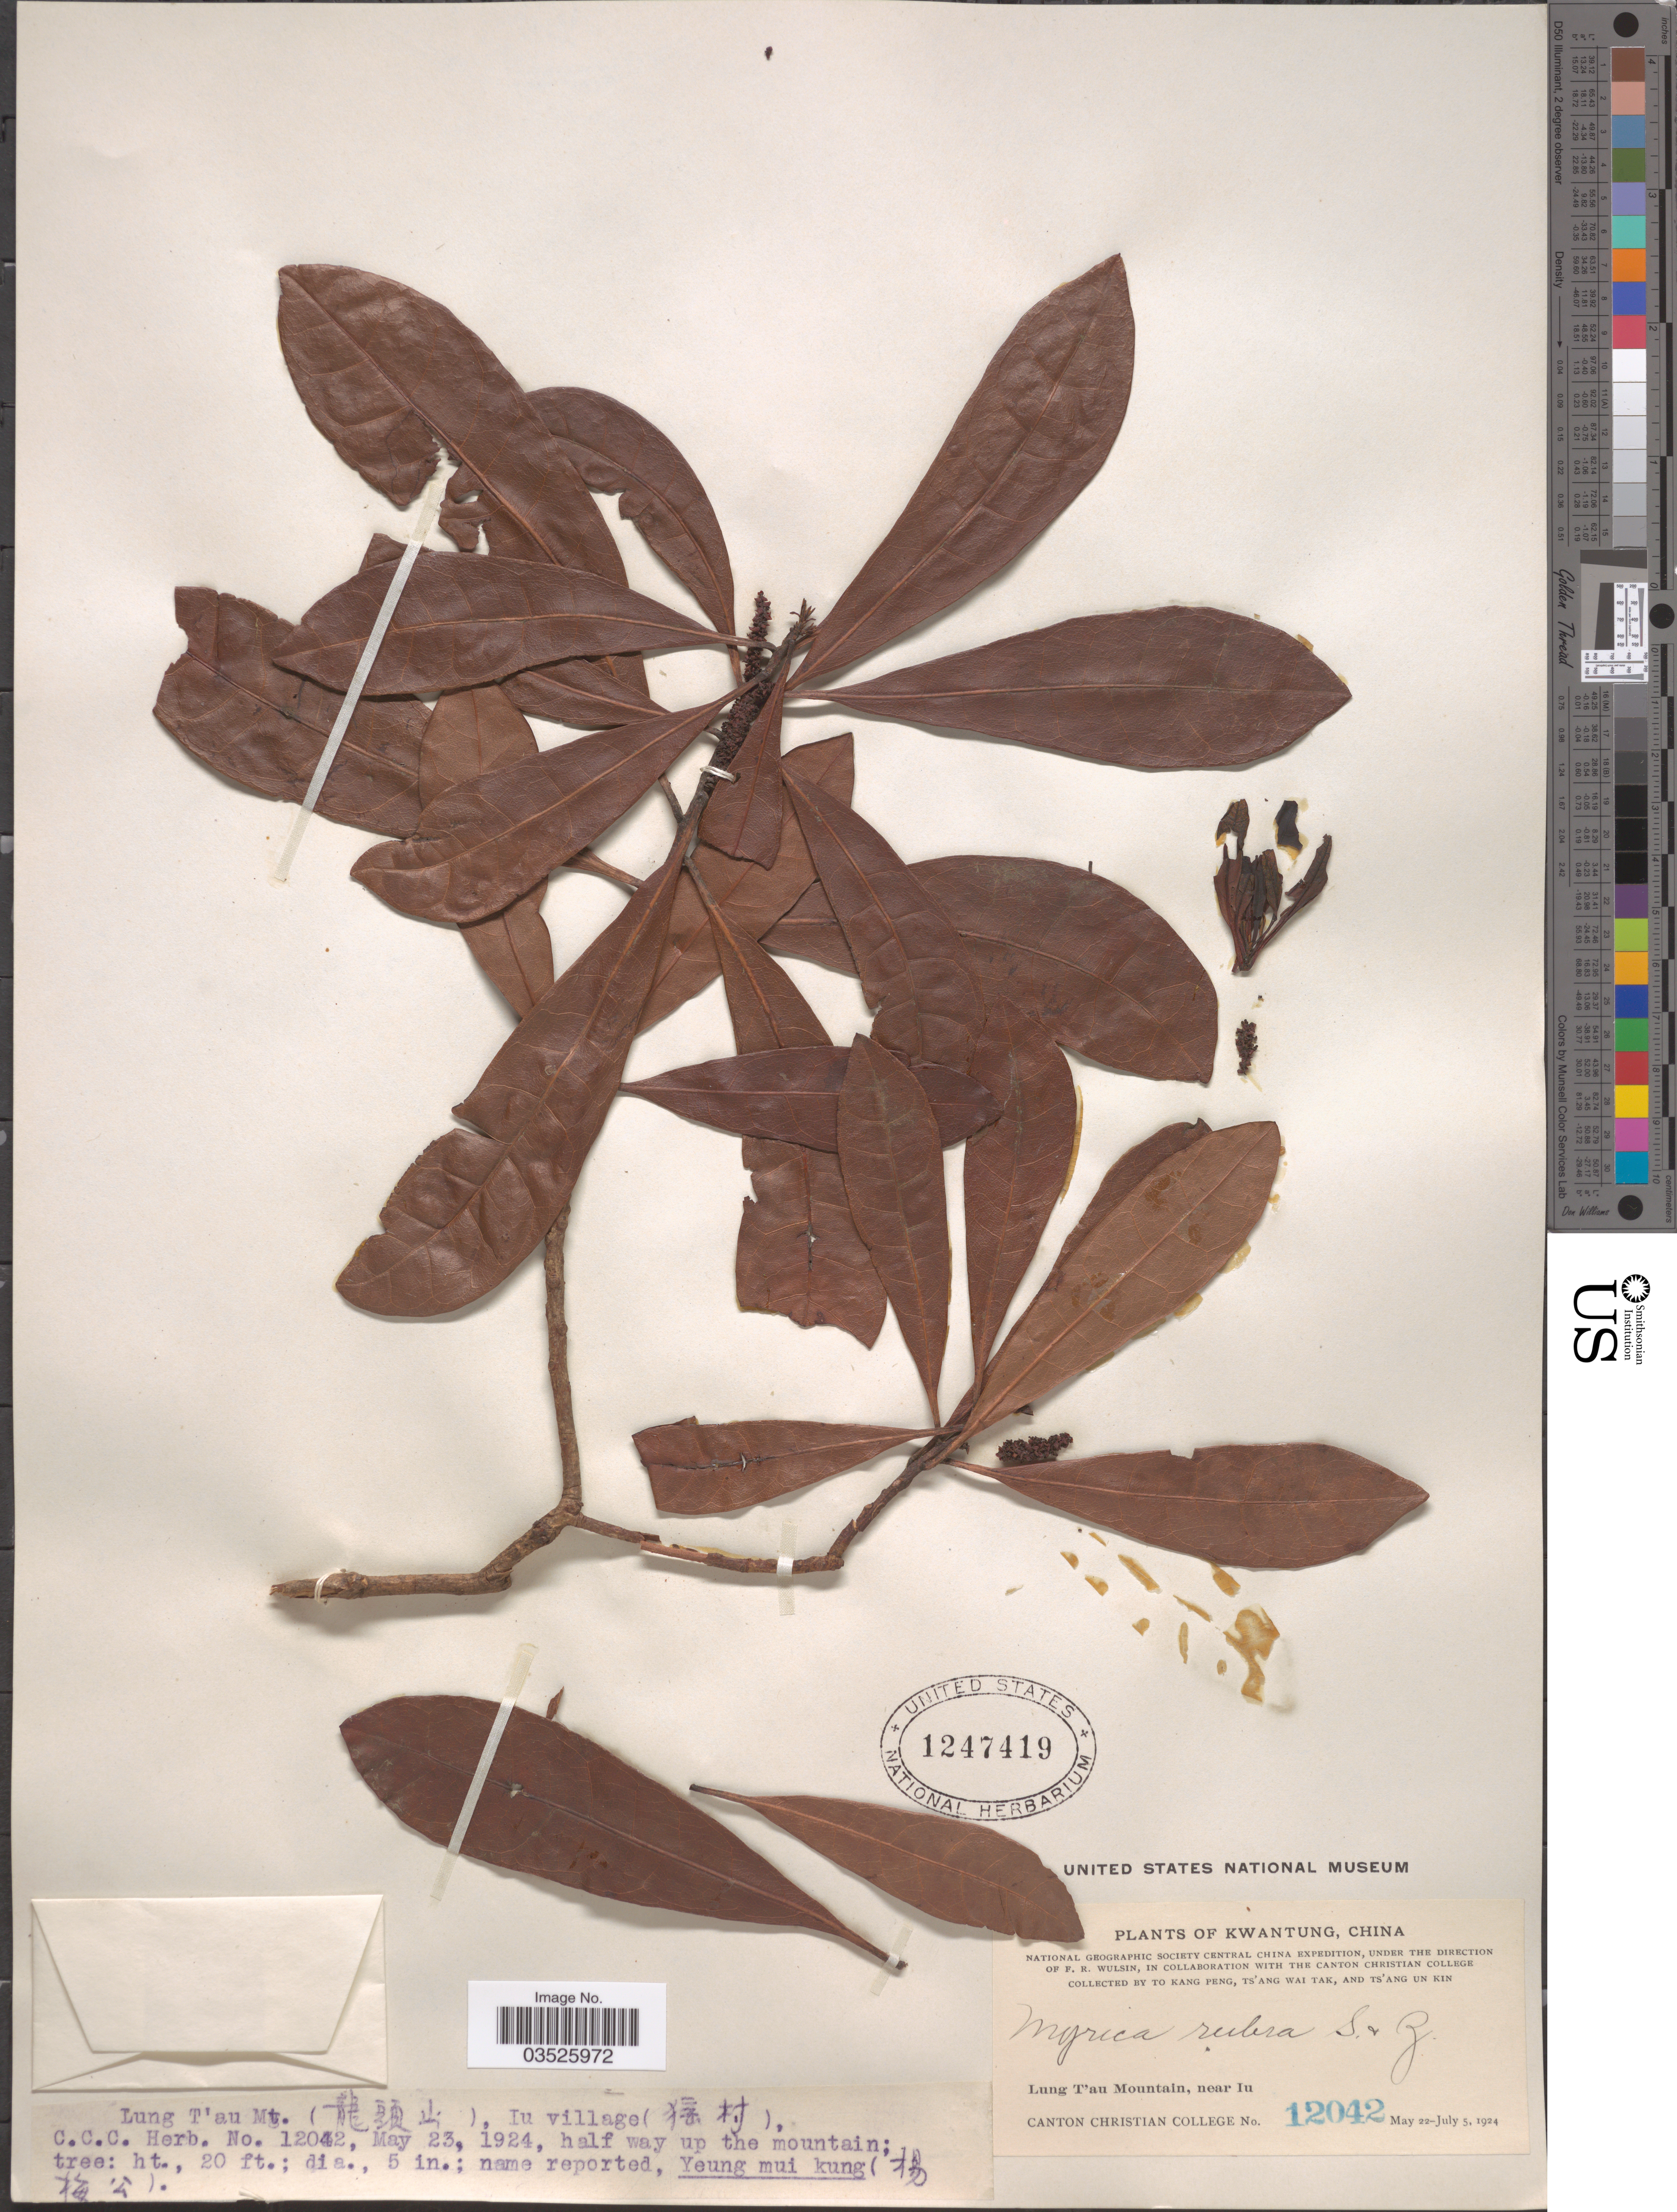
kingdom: Plantae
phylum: Tracheophyta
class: Magnoliopsida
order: Fagales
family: Myricaceae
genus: Morella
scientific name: Morella rubra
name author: Lour.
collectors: K. Peng, W. T. Tsang & Ts' Ang Un Kin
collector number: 12042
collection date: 1924-05-23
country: China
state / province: Guangdong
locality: Kwantung. Lung T'au Mt. X, Iu village X. Lung T'au Mountain, near Iu.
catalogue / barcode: US 1247419